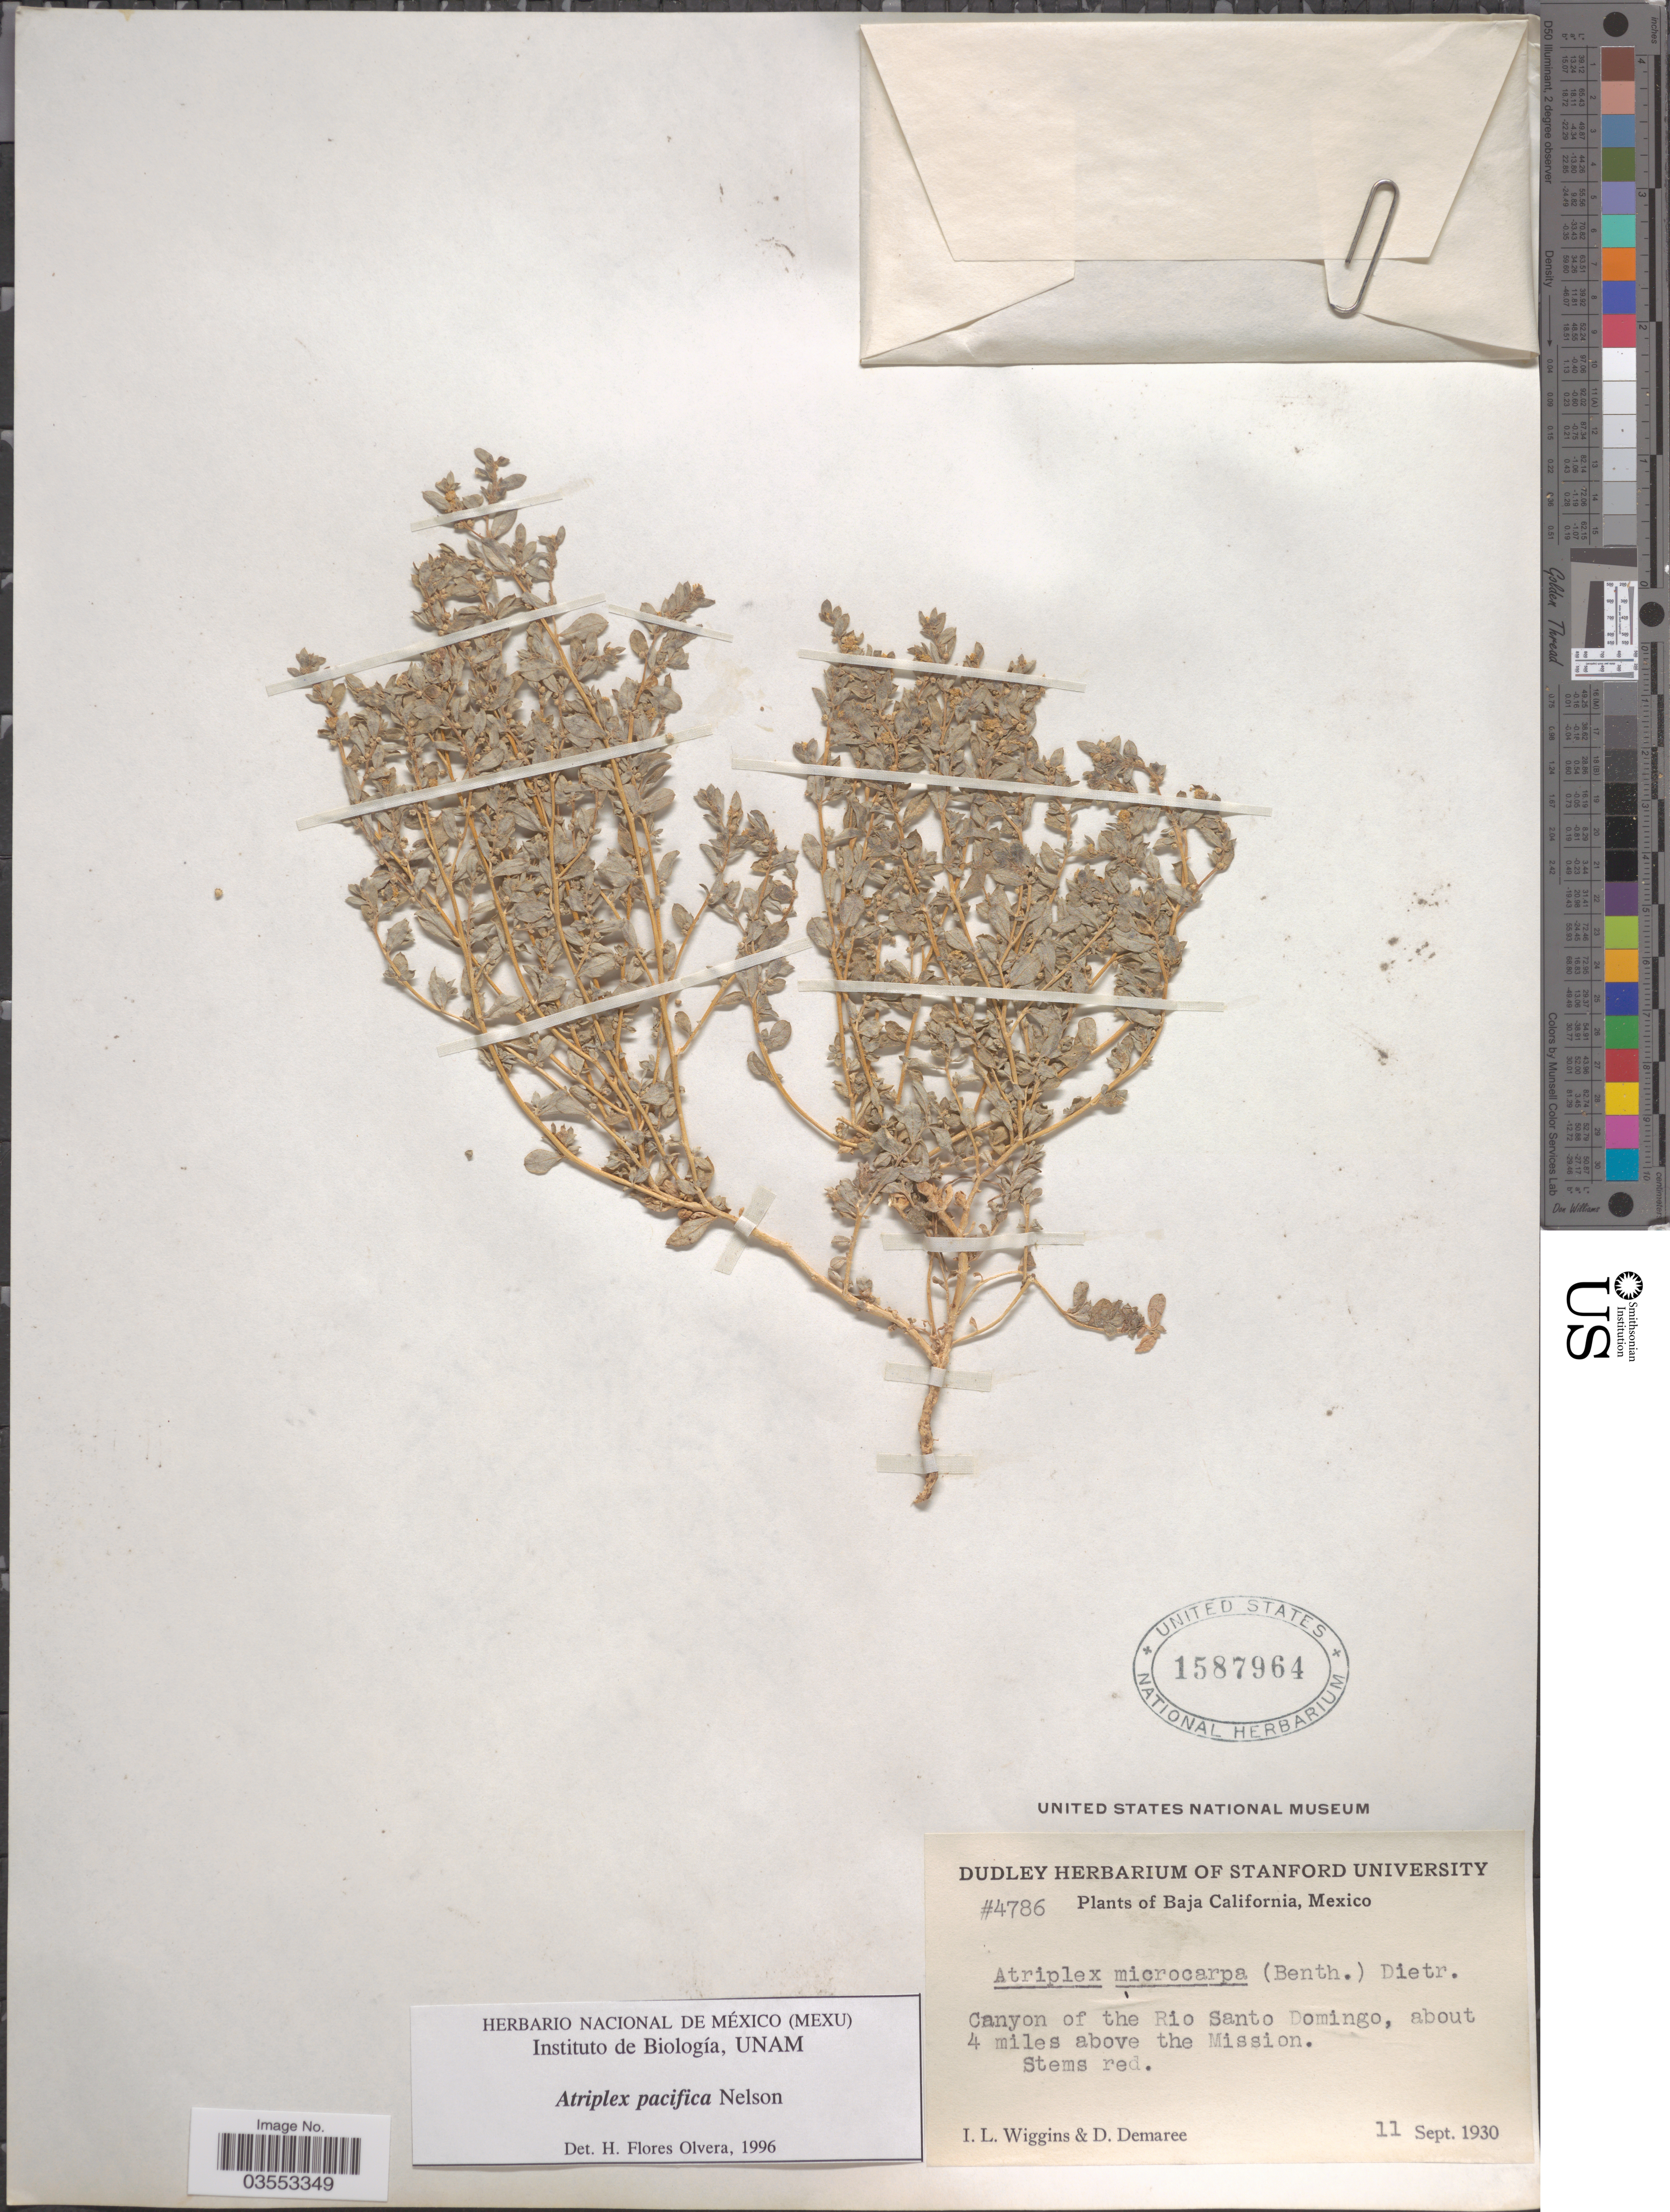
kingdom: Plantae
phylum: Tracheophyta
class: Magnoliopsida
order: Caryophyllales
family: Amaranthaceae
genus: Atriplex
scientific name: Atriplex pacifica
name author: A. Nelson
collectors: I. L. Wiggins & D. Demaree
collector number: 4786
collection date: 1930-09-11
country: Mexico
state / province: Baja California Norte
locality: Canyon of the Rio Santo Domingo, about 4 miles above the Mission.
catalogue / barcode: US 1587964